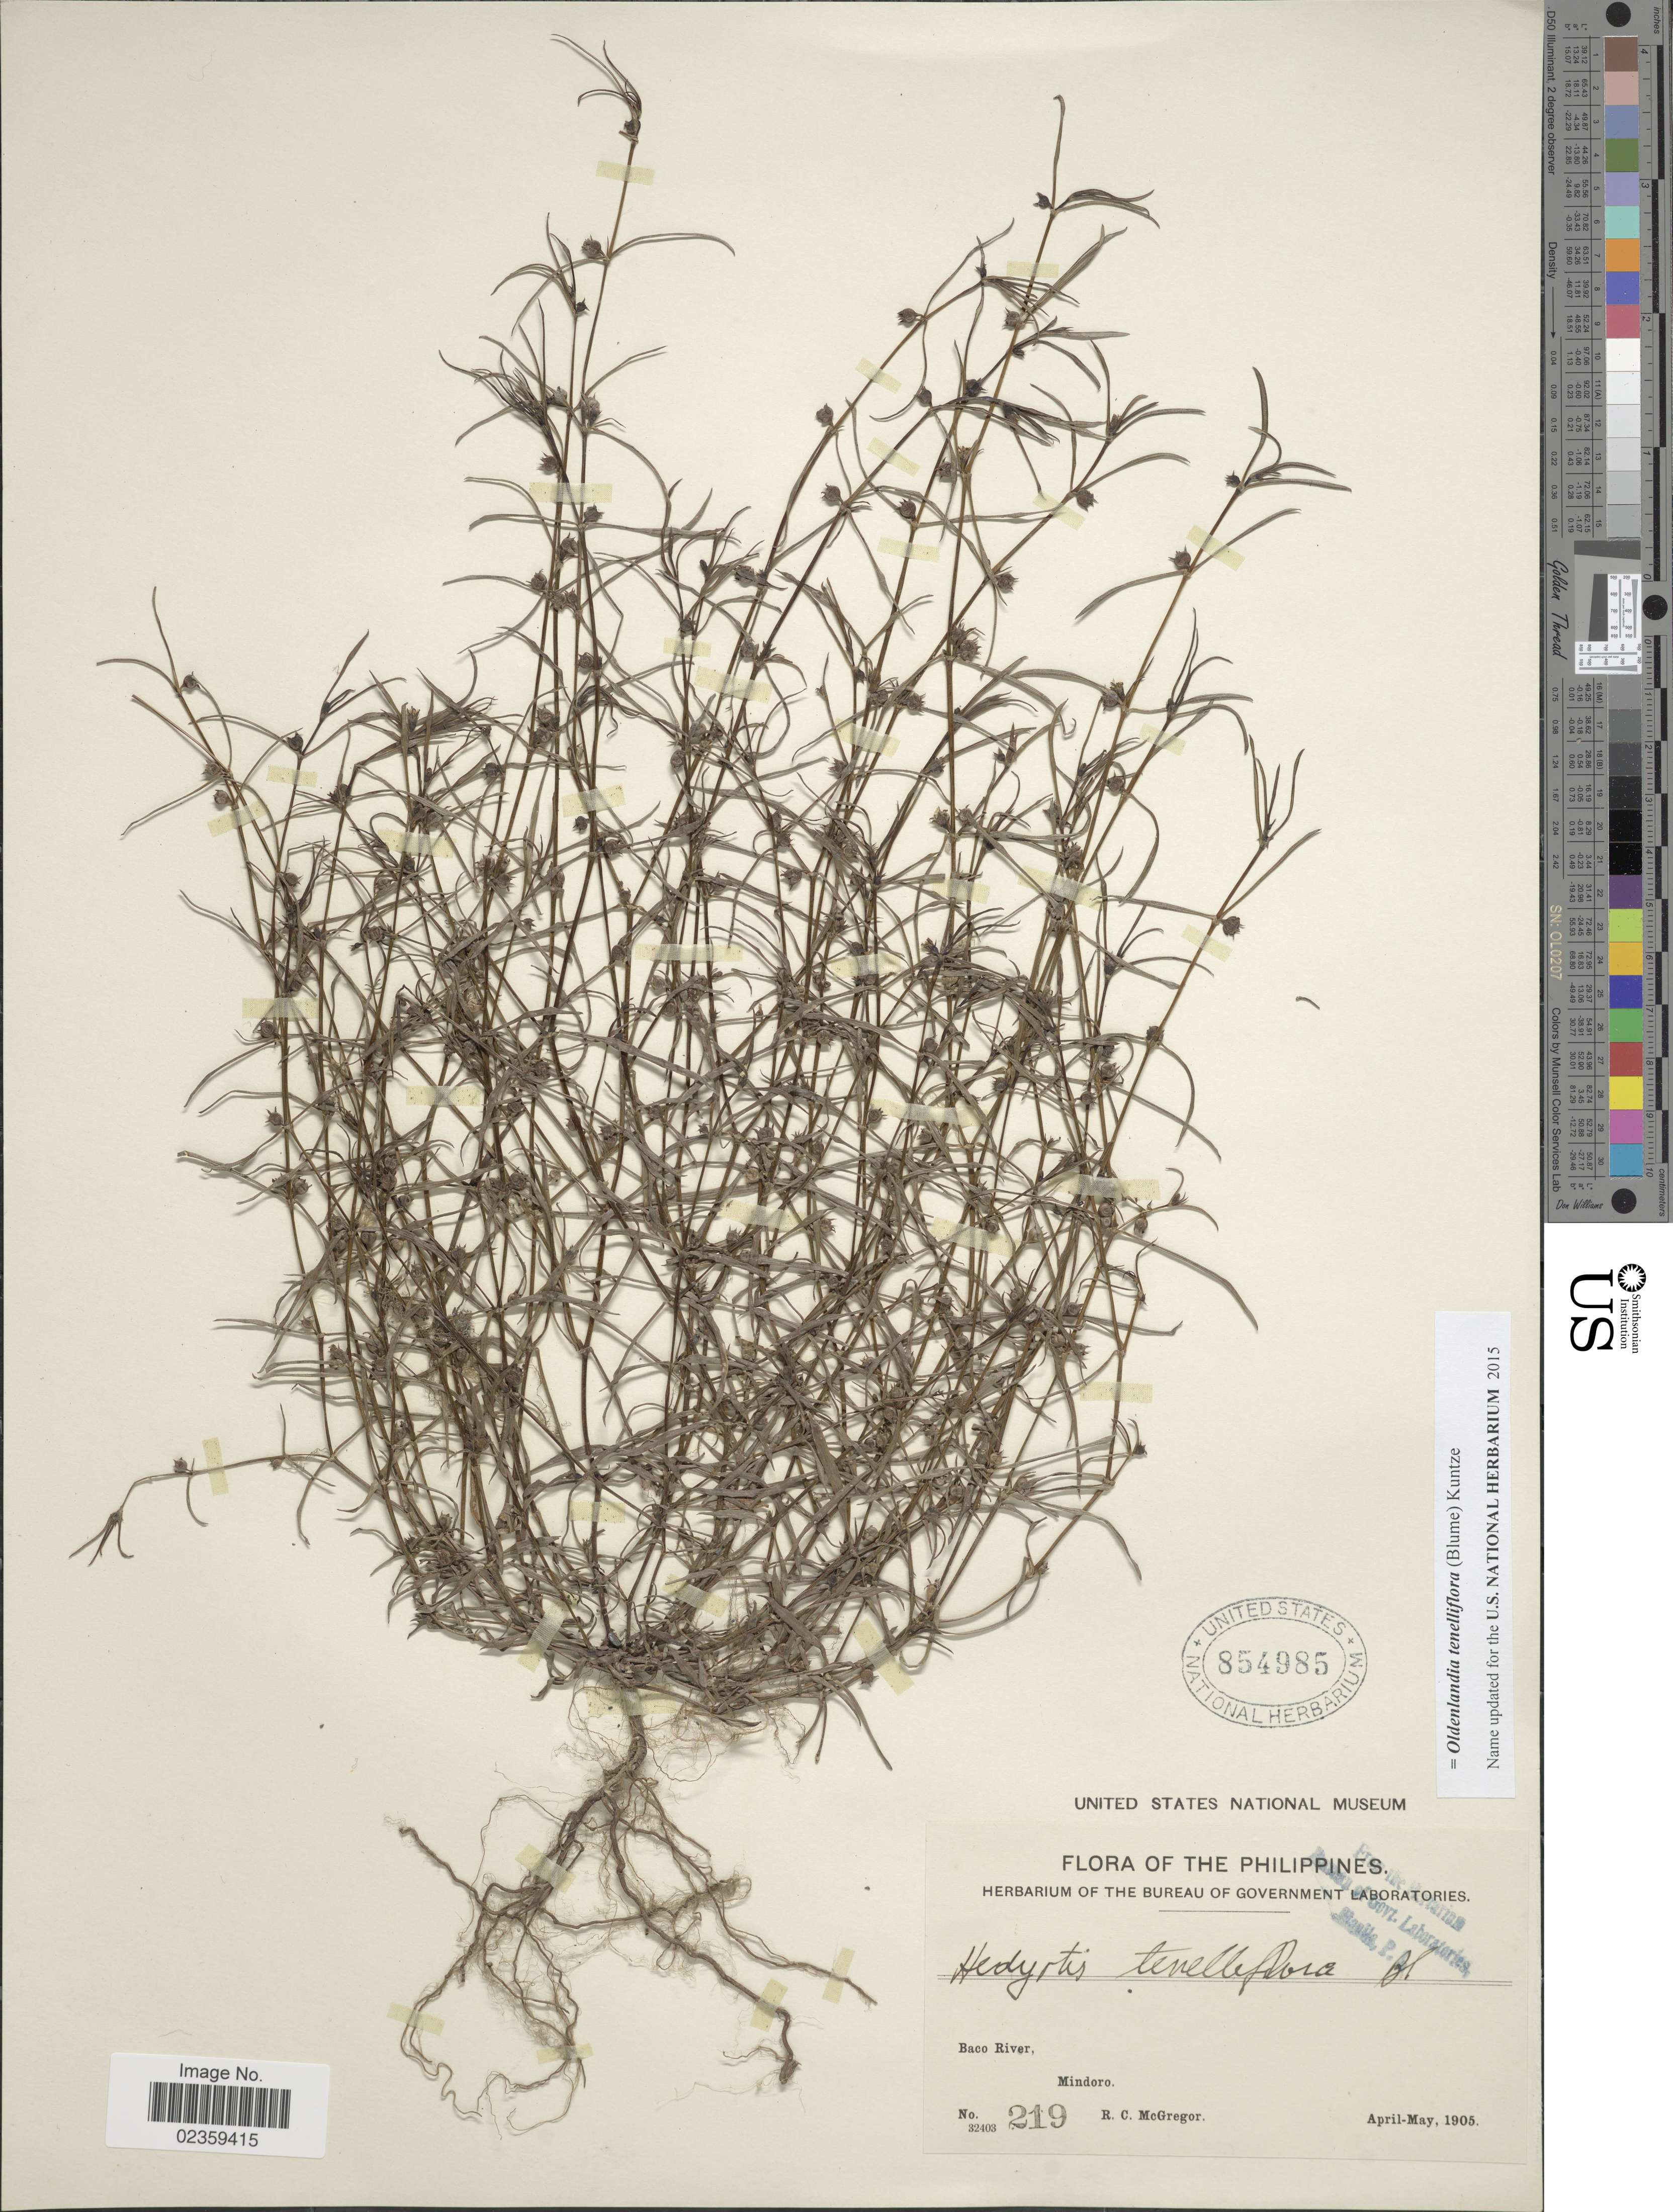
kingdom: Plantae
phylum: Tracheophyta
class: Magnoliopsida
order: Gentianales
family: Rubiaceae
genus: Oldenlandia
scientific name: Oldenlandia tenelliflora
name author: (Blume) Kuntze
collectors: R. C. McGregor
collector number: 219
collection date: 1905-04/1905-05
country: Philippines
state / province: Mimaropa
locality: Baco River, Mindoro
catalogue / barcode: US 854985